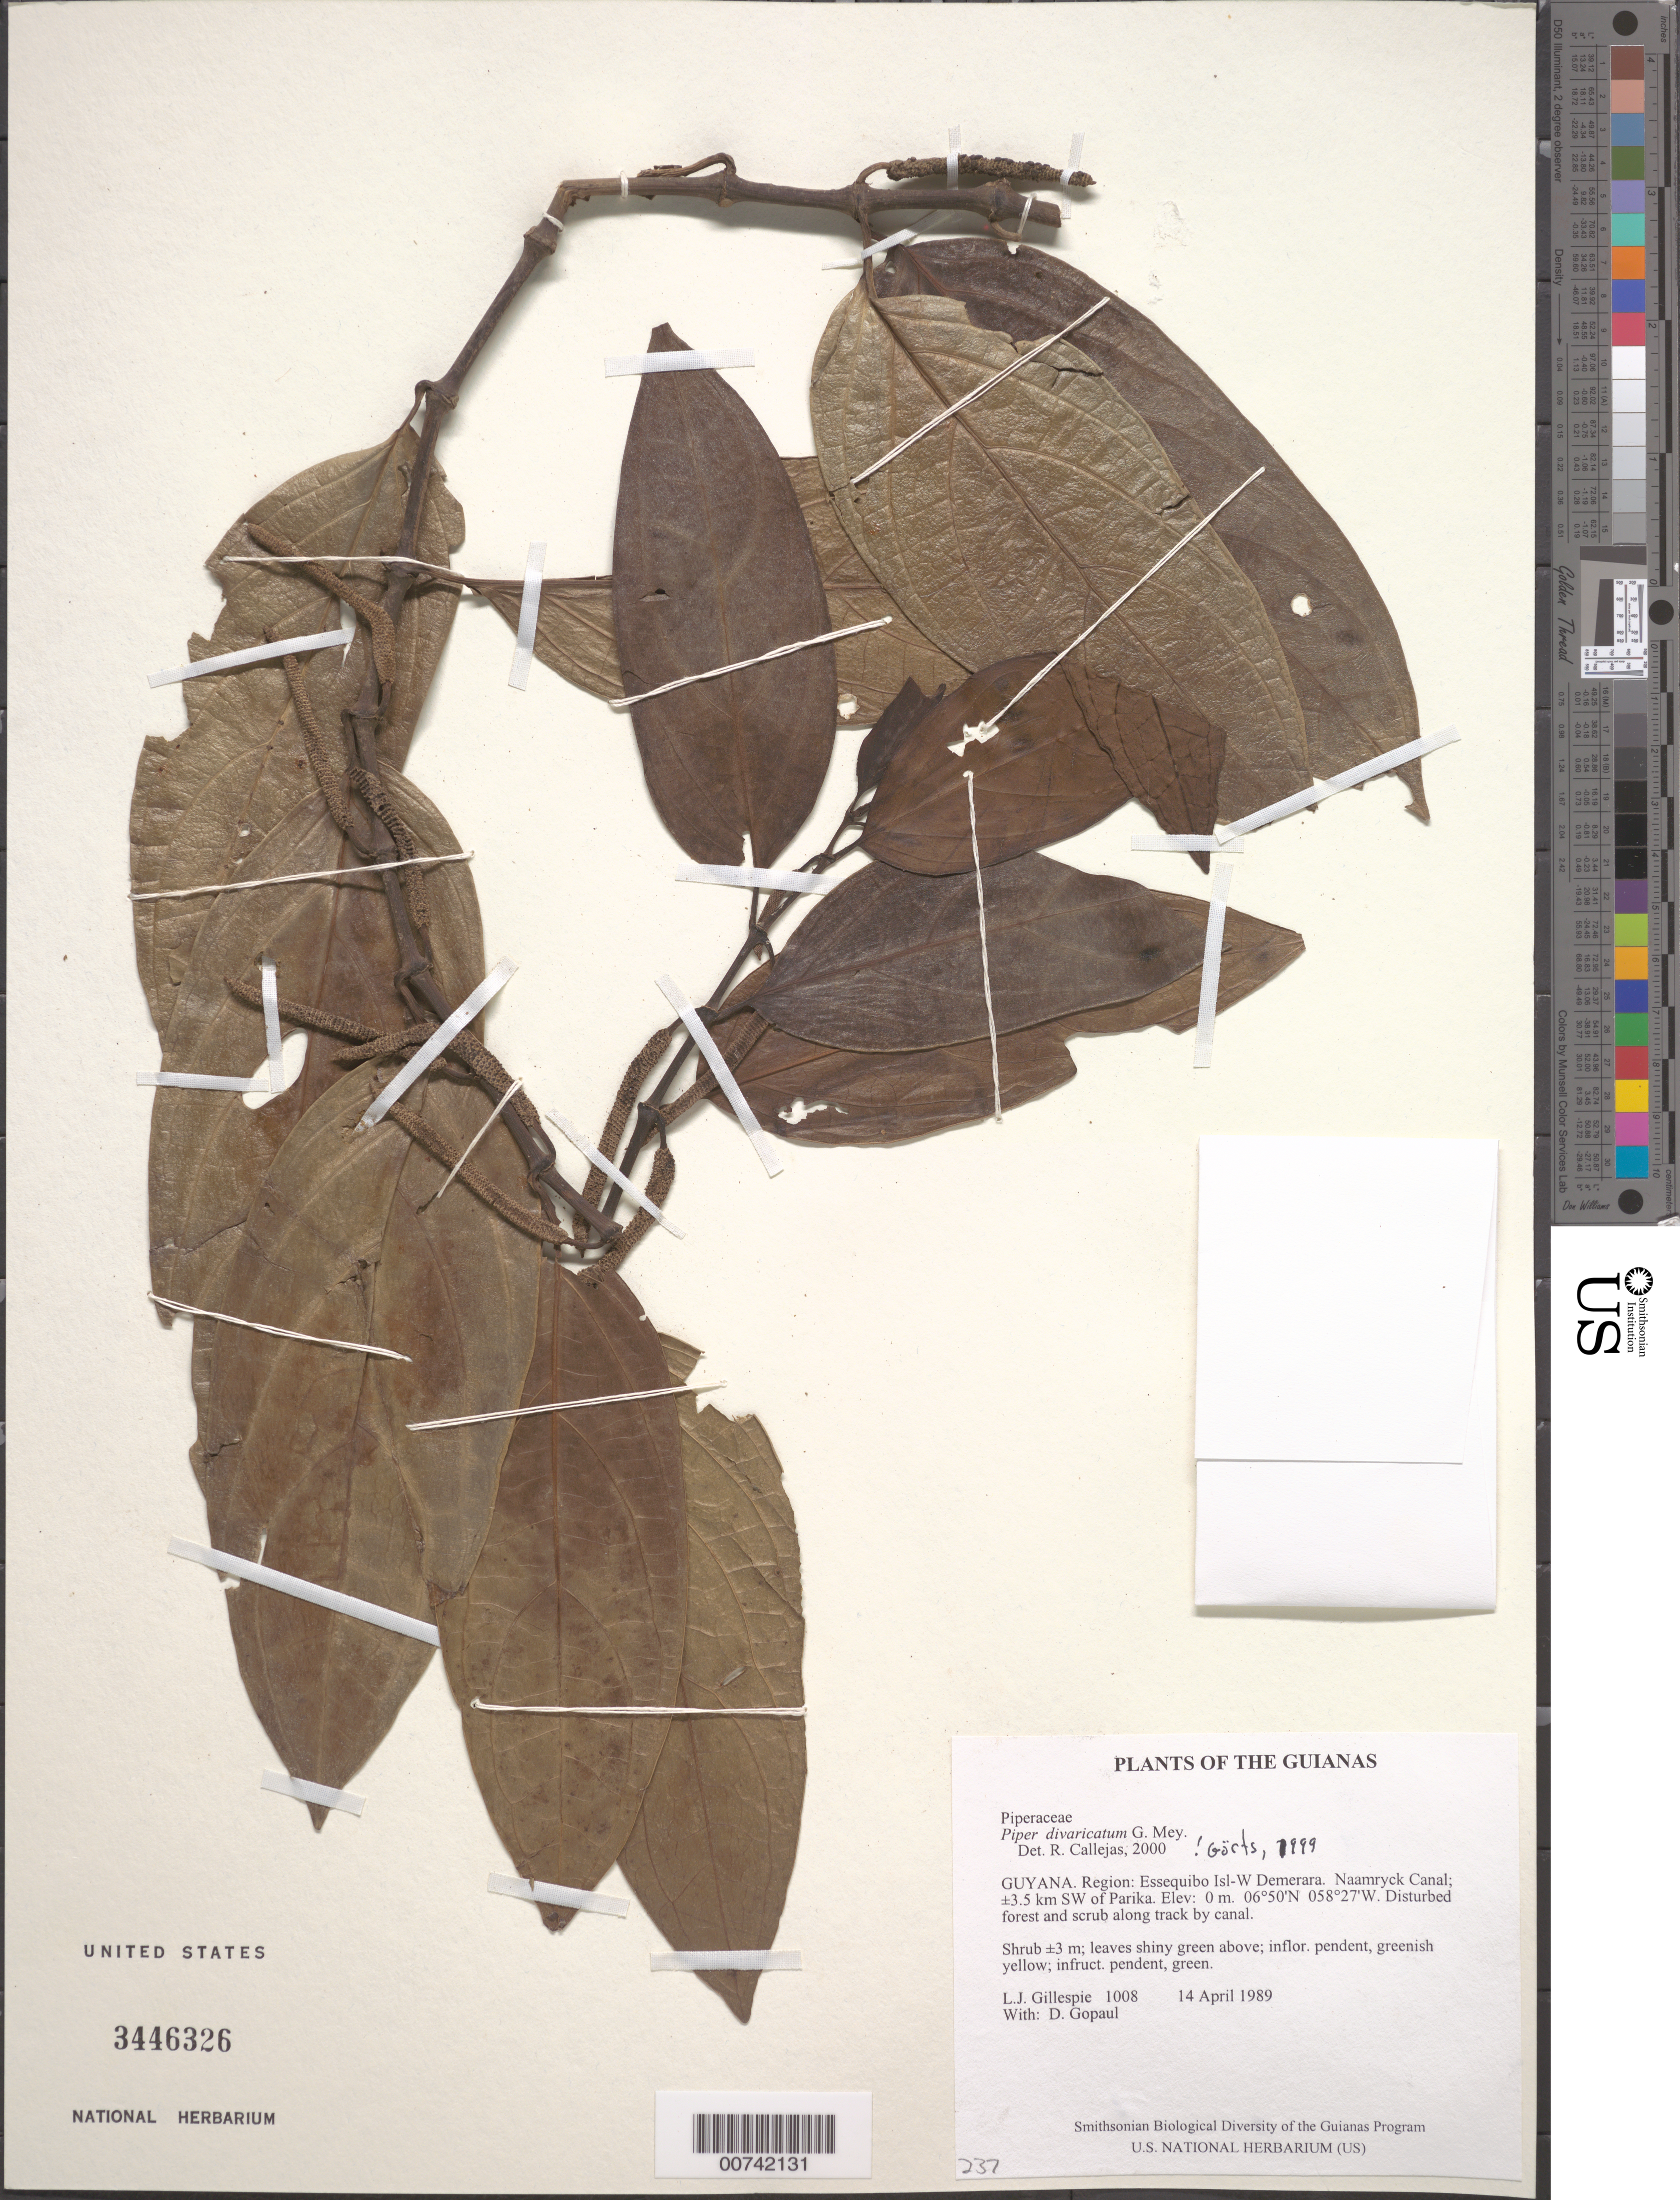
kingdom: Plantae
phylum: Tracheophyta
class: Magnoliopsida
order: Piperales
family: Piperaceae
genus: Piper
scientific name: Piper divaricatum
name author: G. Mey.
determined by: Görts-van Rijn, A. R. A.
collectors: L. J. Gillespie & D. Gopaul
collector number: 1008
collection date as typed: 14 April 1989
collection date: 1989-04-14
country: Guyana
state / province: Essequibo Isl-W. Demerara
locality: Naamryck Canal; ±3.5 km SW of Parika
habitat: Disturbed forest and scrub along track by canal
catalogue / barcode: US 3446326